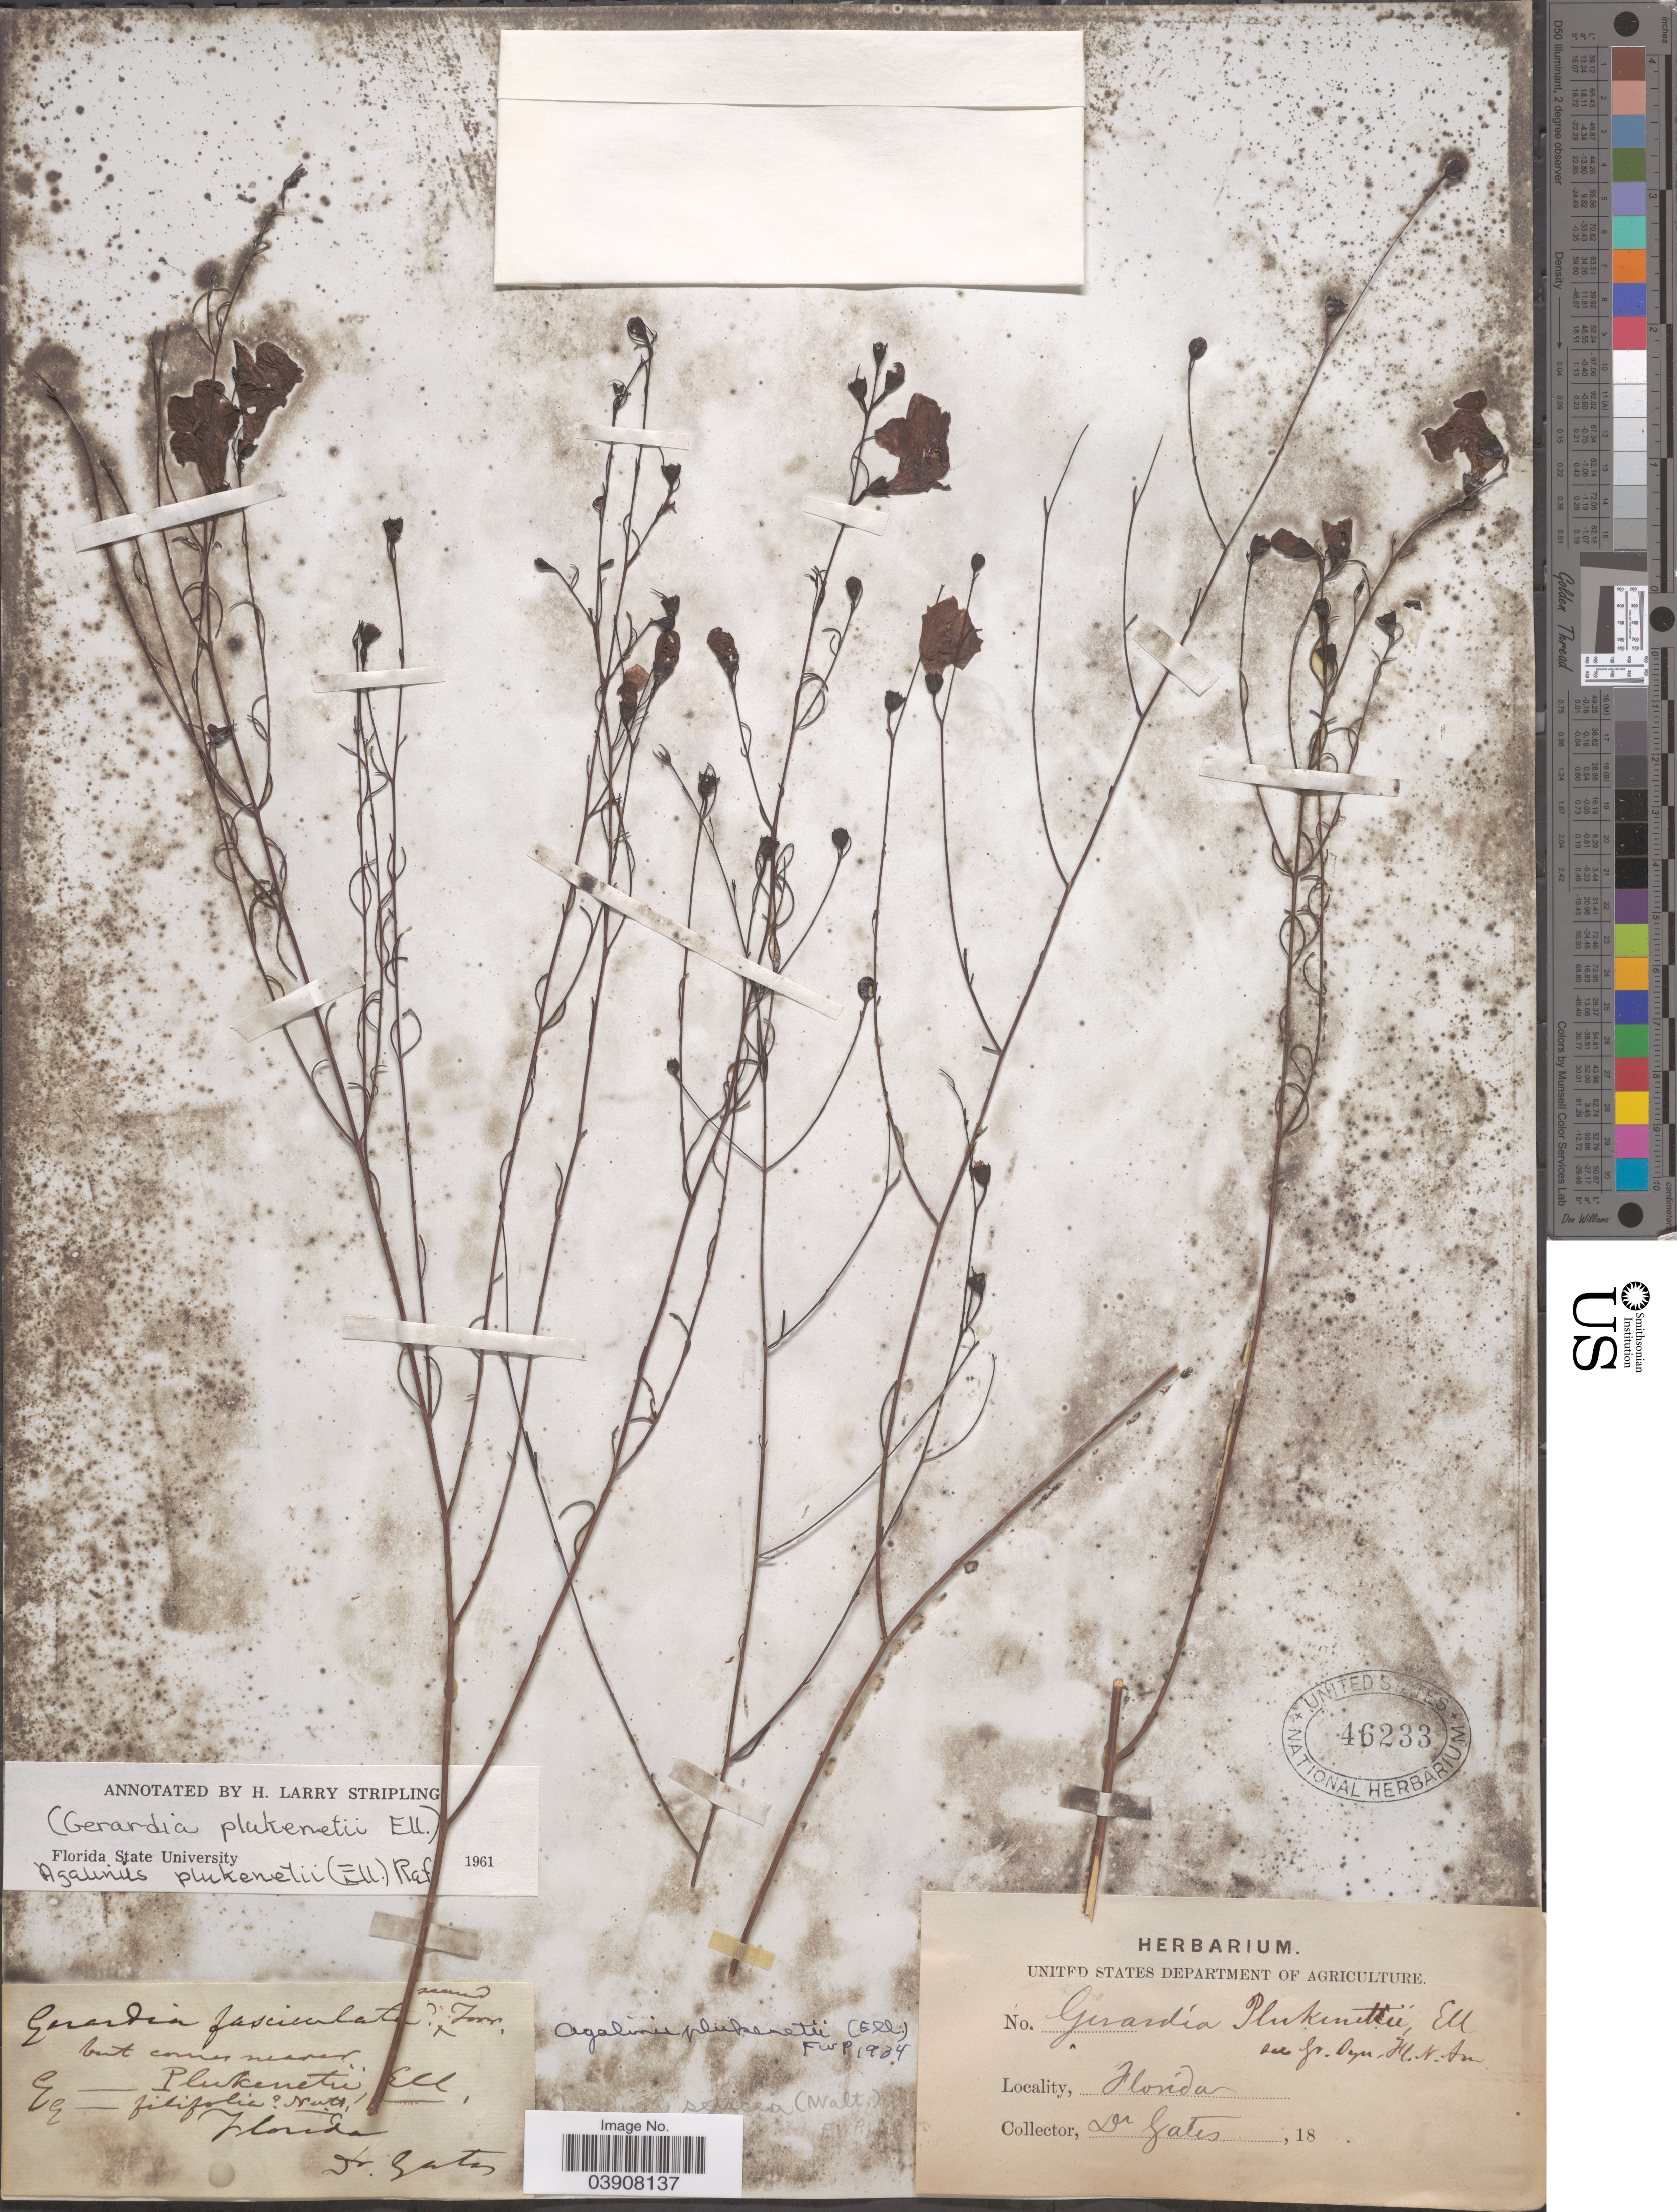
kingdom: Plantae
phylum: Tracheophyta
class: Magnoliopsida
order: Lamiales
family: Orobanchaceae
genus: Agalinis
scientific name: Agalinis plukenetii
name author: (Elliott) Raf.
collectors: Dr. Gates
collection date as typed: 18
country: United States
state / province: Florida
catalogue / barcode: US 46233